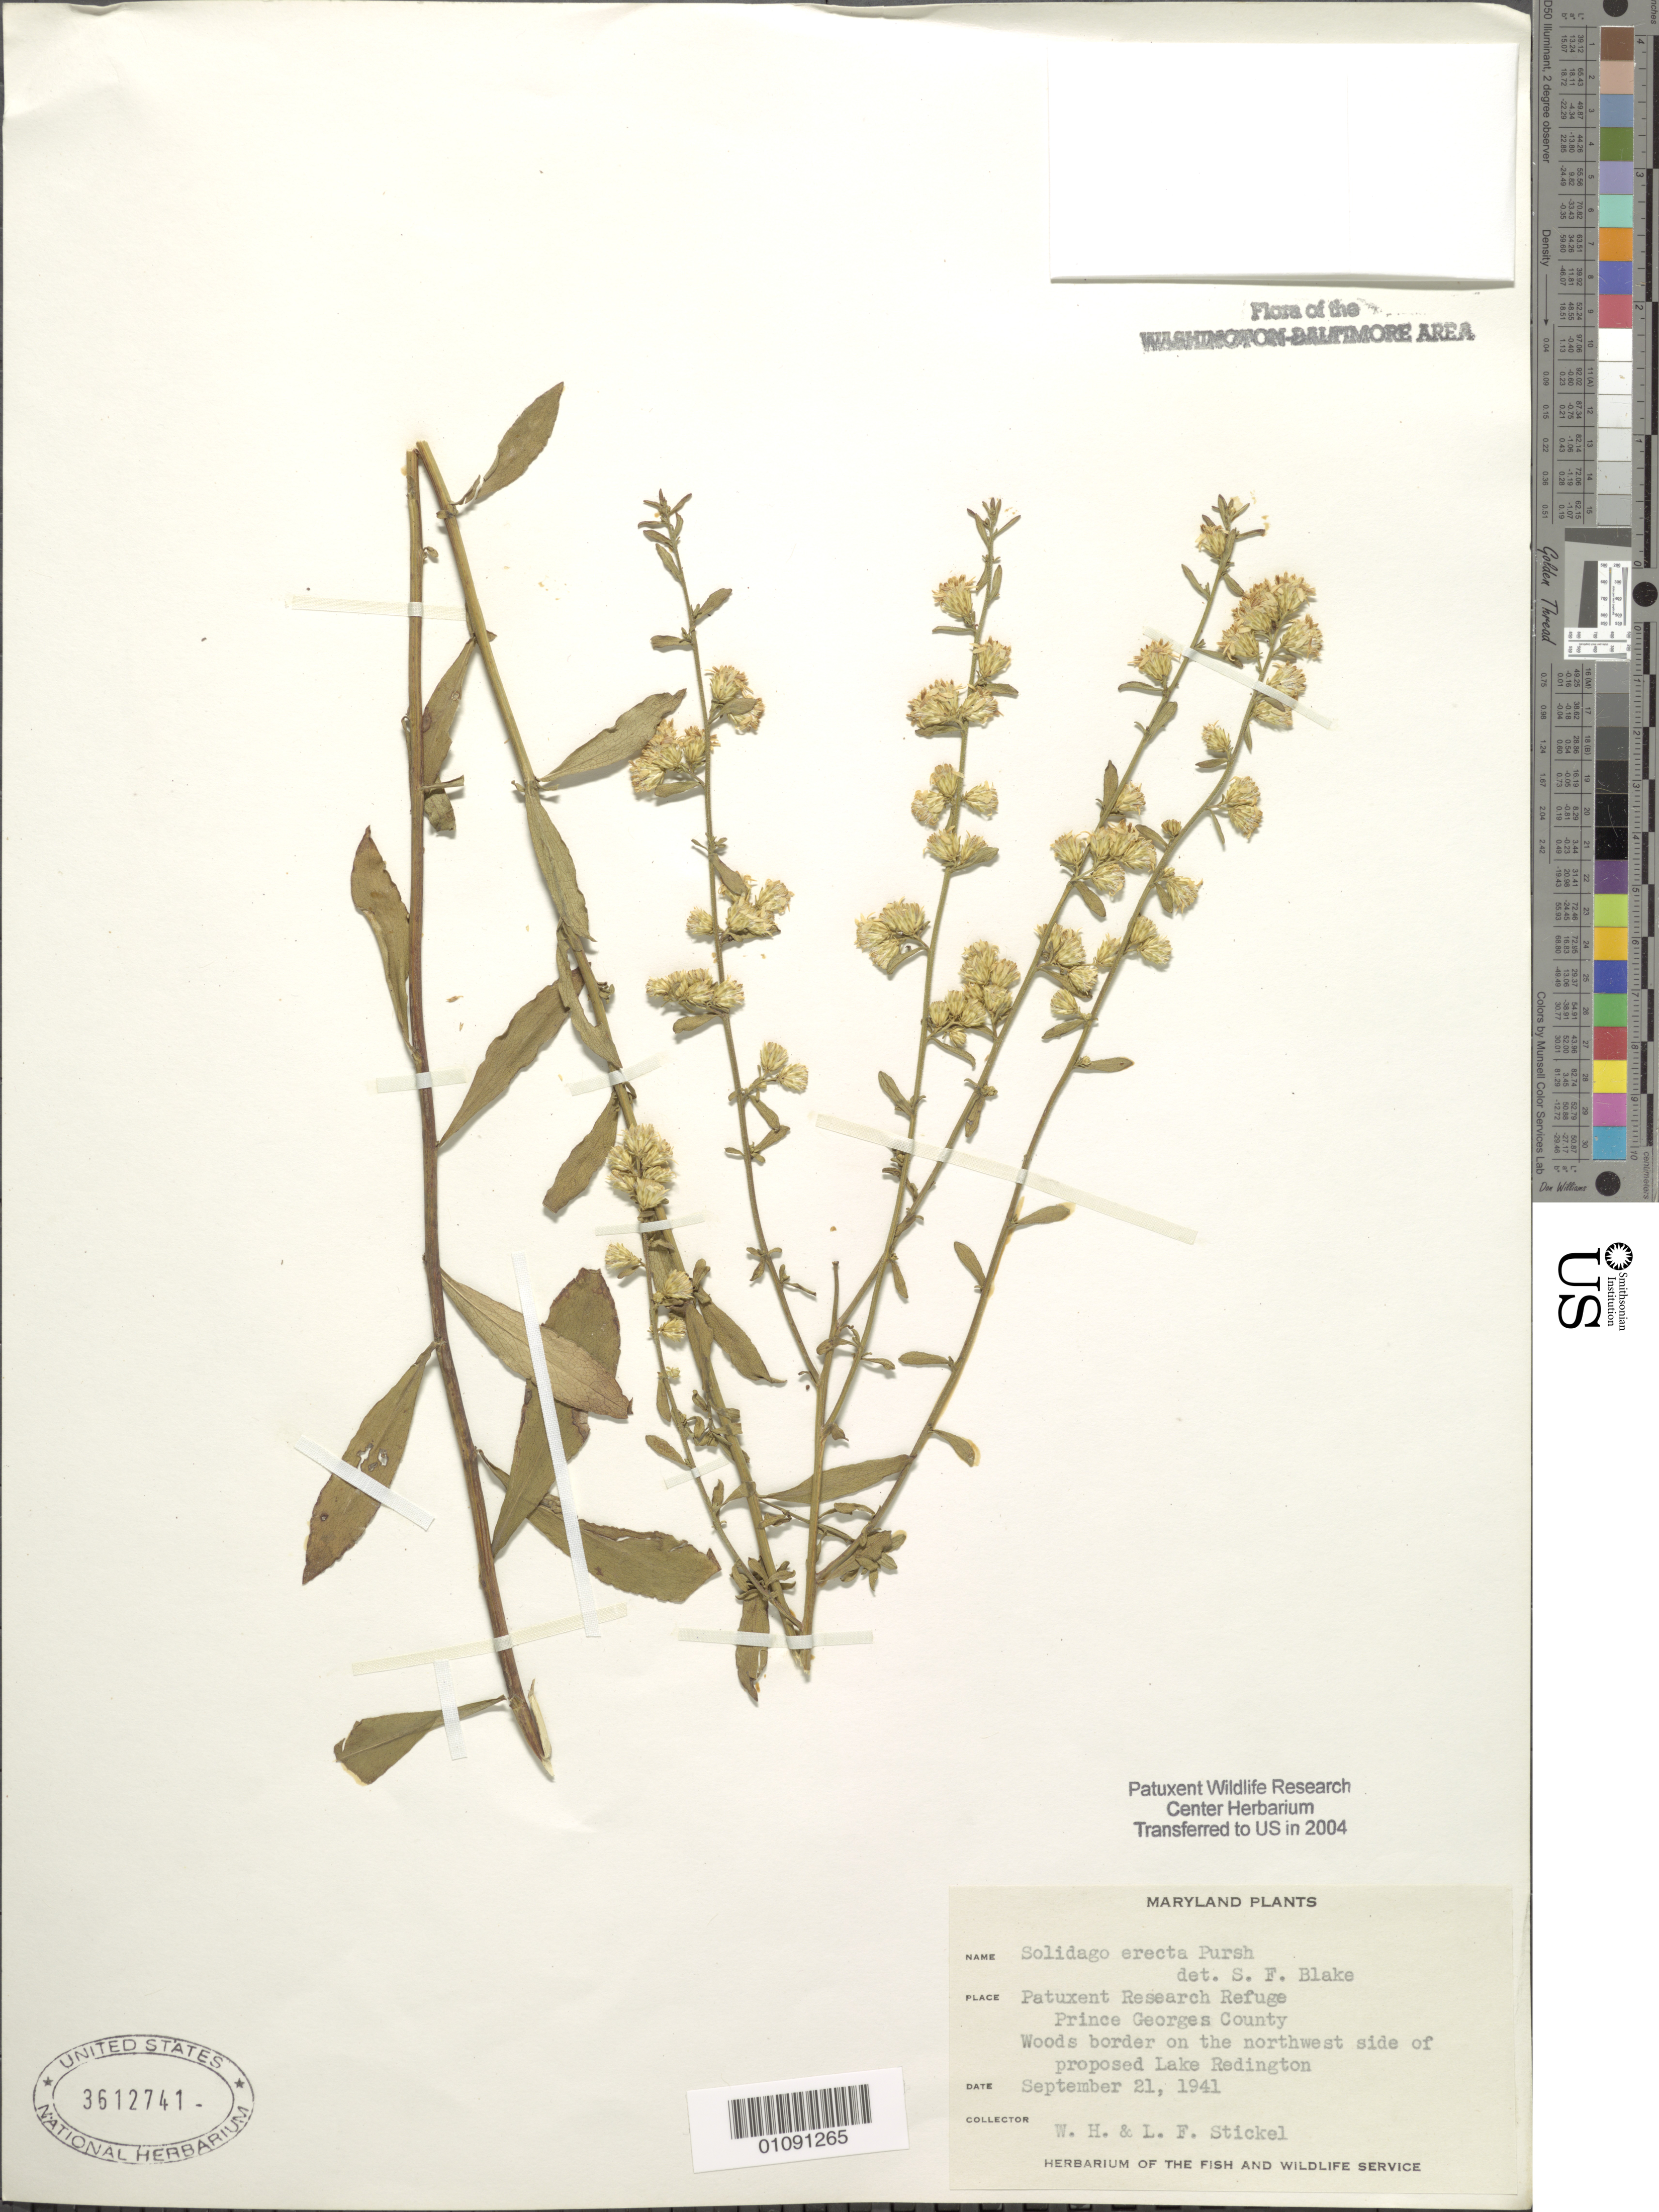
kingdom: Plantae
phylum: Tracheophyta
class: Magnoliopsida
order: Asterales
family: Asteraceae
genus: Solidago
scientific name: Solidago erecta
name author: Pursh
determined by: Blake, Sydney F.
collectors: W. Stickel & L. Stickel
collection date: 1941-09-21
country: United States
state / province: Maryland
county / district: Prince George's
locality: Patuxent Wildlife Refuge. N.W. side of proposed Lake Redington.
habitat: Woods border.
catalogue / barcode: US 3612741